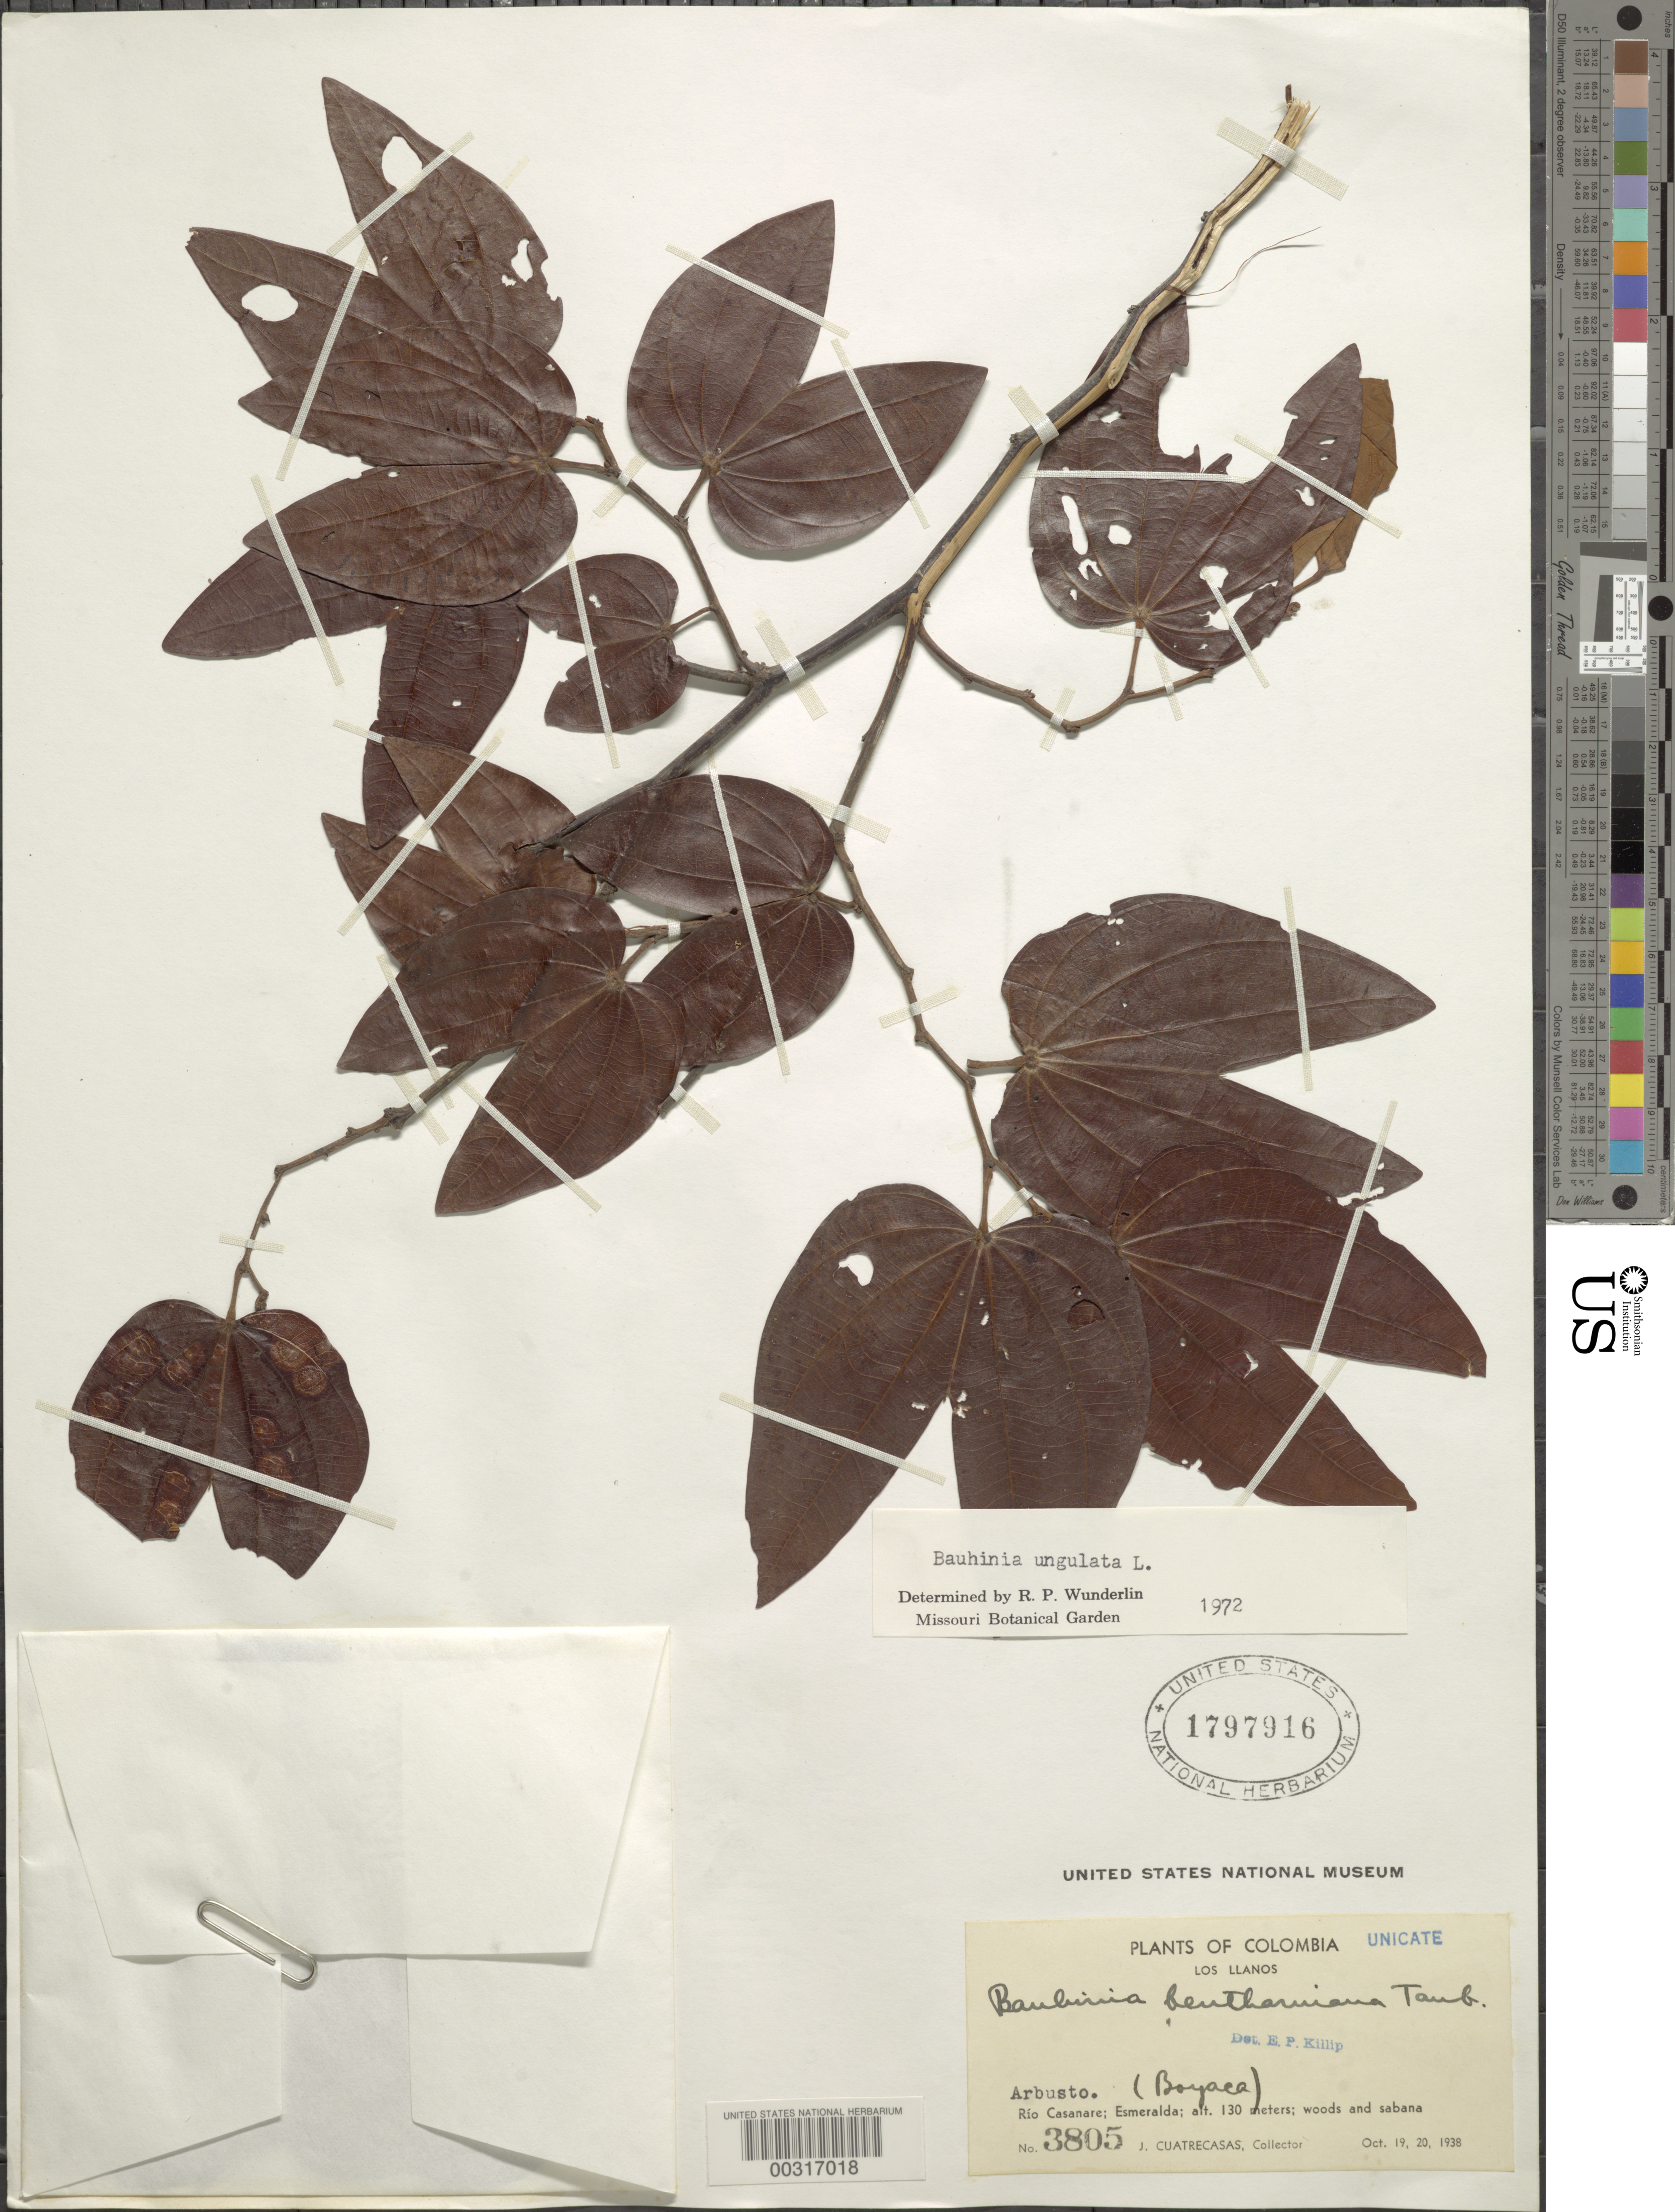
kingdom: Plantae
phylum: Tracheophyta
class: Magnoliopsida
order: Fabales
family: Fabaceae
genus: Bauhinia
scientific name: Bauhinia ungulata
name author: L.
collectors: J. Cuatrecasas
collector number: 3805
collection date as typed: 19 Oct 1938 and 20 Oct 1938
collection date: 1938-10-19,1938-10-20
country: Colombia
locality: Rio Casanare; Esmeralda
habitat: Woods and savanna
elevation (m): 130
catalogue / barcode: US 1797916